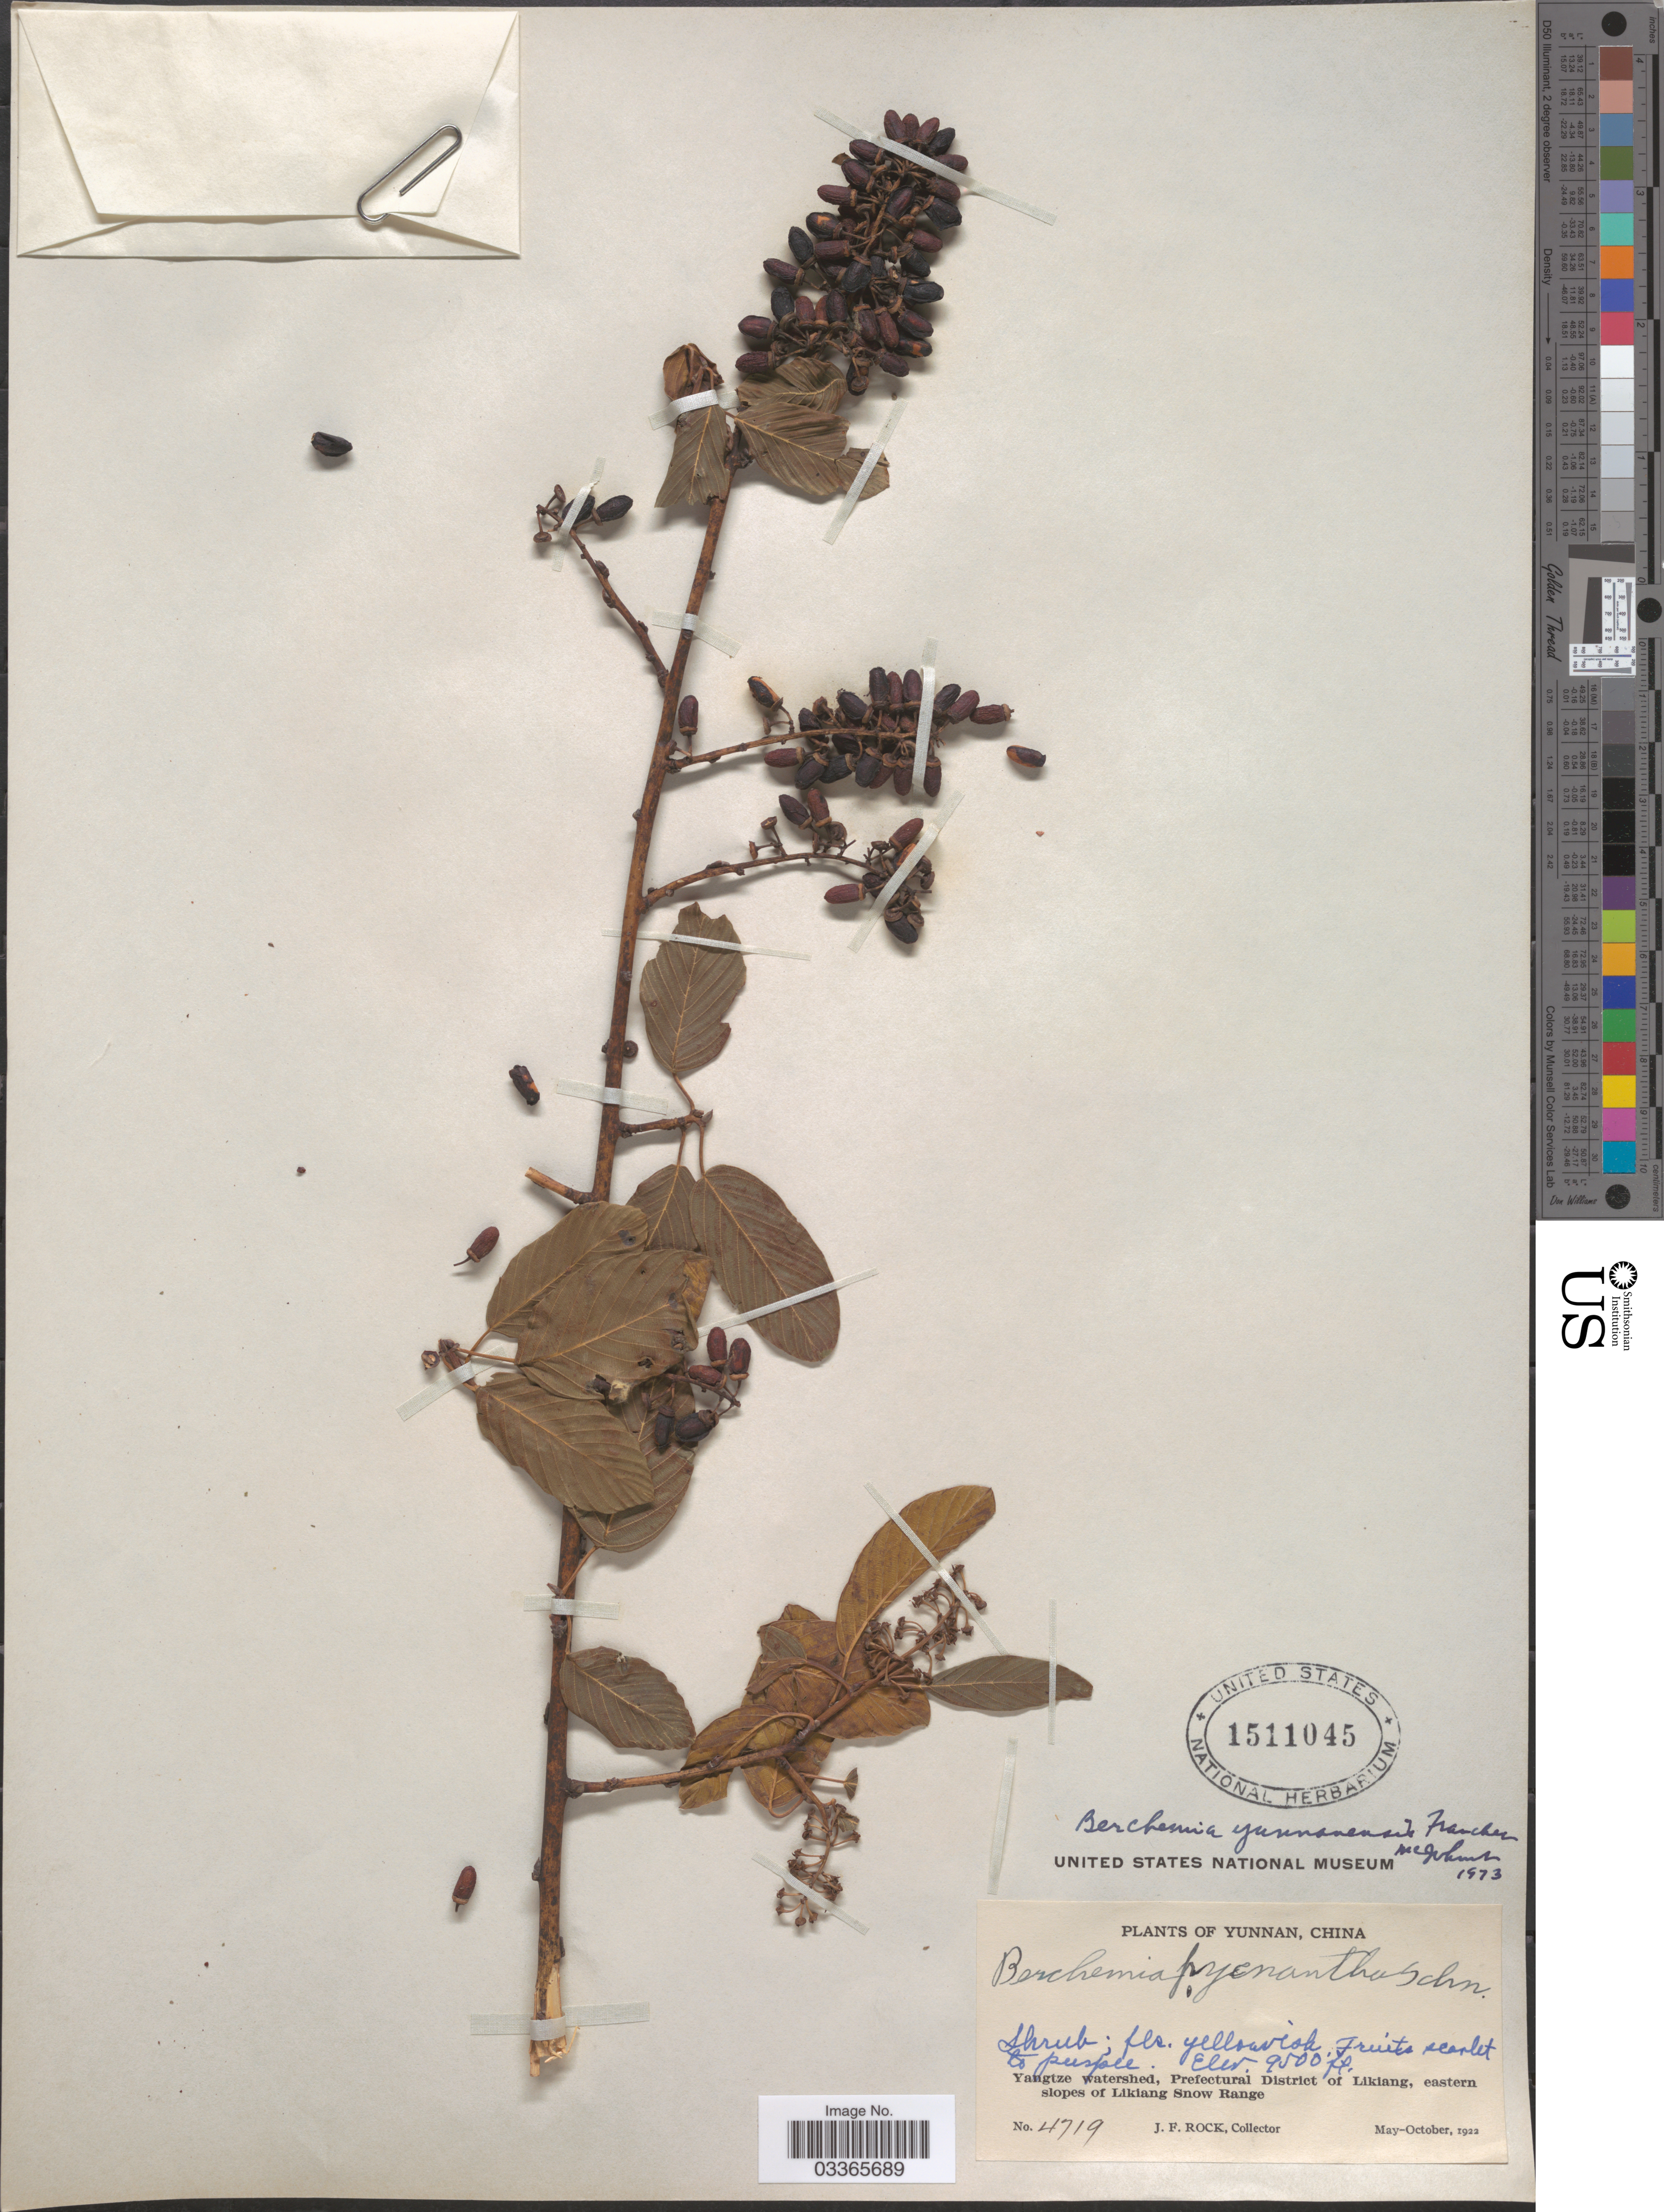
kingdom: Plantae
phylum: Tracheophyta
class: Magnoliopsida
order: Rosales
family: Rhamnaceae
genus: Berchemia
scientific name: Berchemia yunnanensis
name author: (Franch.) Ulbr.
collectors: J. Rock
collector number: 4719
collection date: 1922-05/1922-10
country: China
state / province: Yunnan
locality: Yangtze watershed, Prefectural District of Likiang, eastern slopes of Likiang Snow Range.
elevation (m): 2896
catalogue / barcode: US 1511045